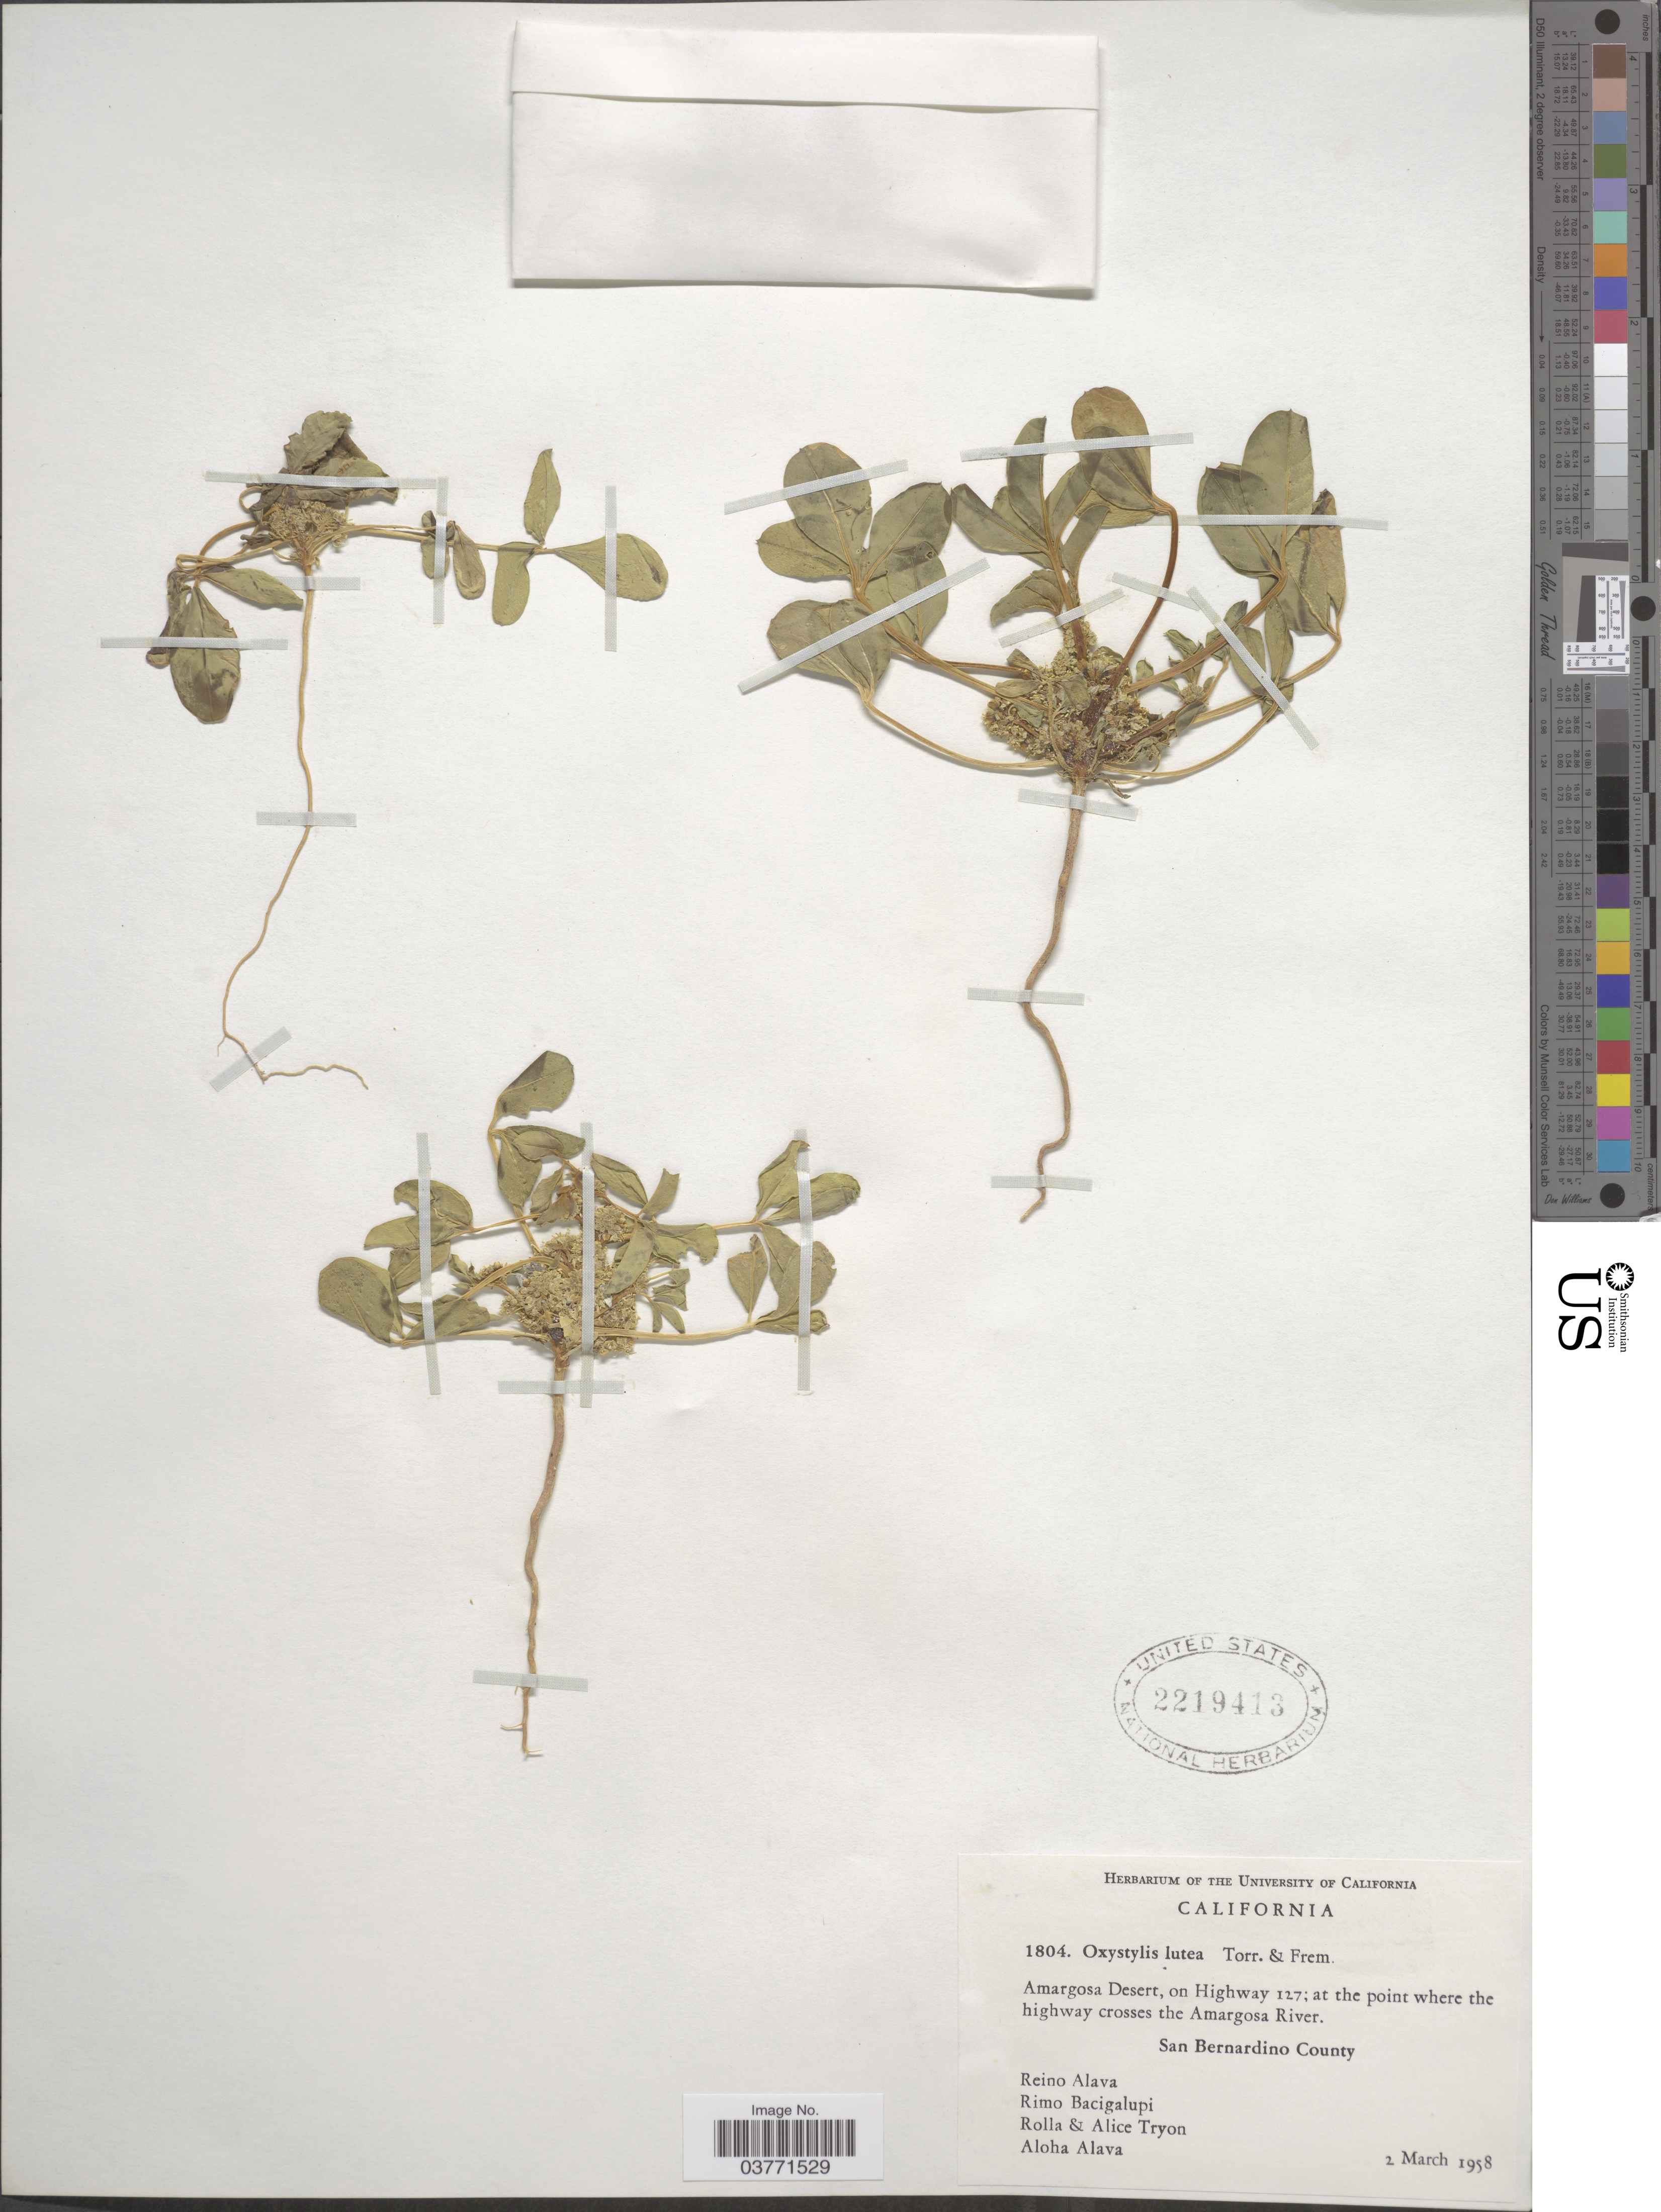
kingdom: Plantae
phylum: Tracheophyta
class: Magnoliopsida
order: Brassicales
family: Cleomaceae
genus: Cleomella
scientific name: Cleomella oxystyloides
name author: Roalson et al.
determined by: Strong, M. T., (US), Smithsonian Institution - National Museum of Natural History (UNITED STATES)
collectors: R. O. Alava, R. Bacigalupi, T. Rolla, A. F. Tryon & A. Alava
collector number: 1804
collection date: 1958-03-02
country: United States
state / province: California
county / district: San Bernardino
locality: Amargosa Desert, on Highway 127; at the point where the highway crosses the Amargosa River. San Bernardino County.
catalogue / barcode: US 2219413